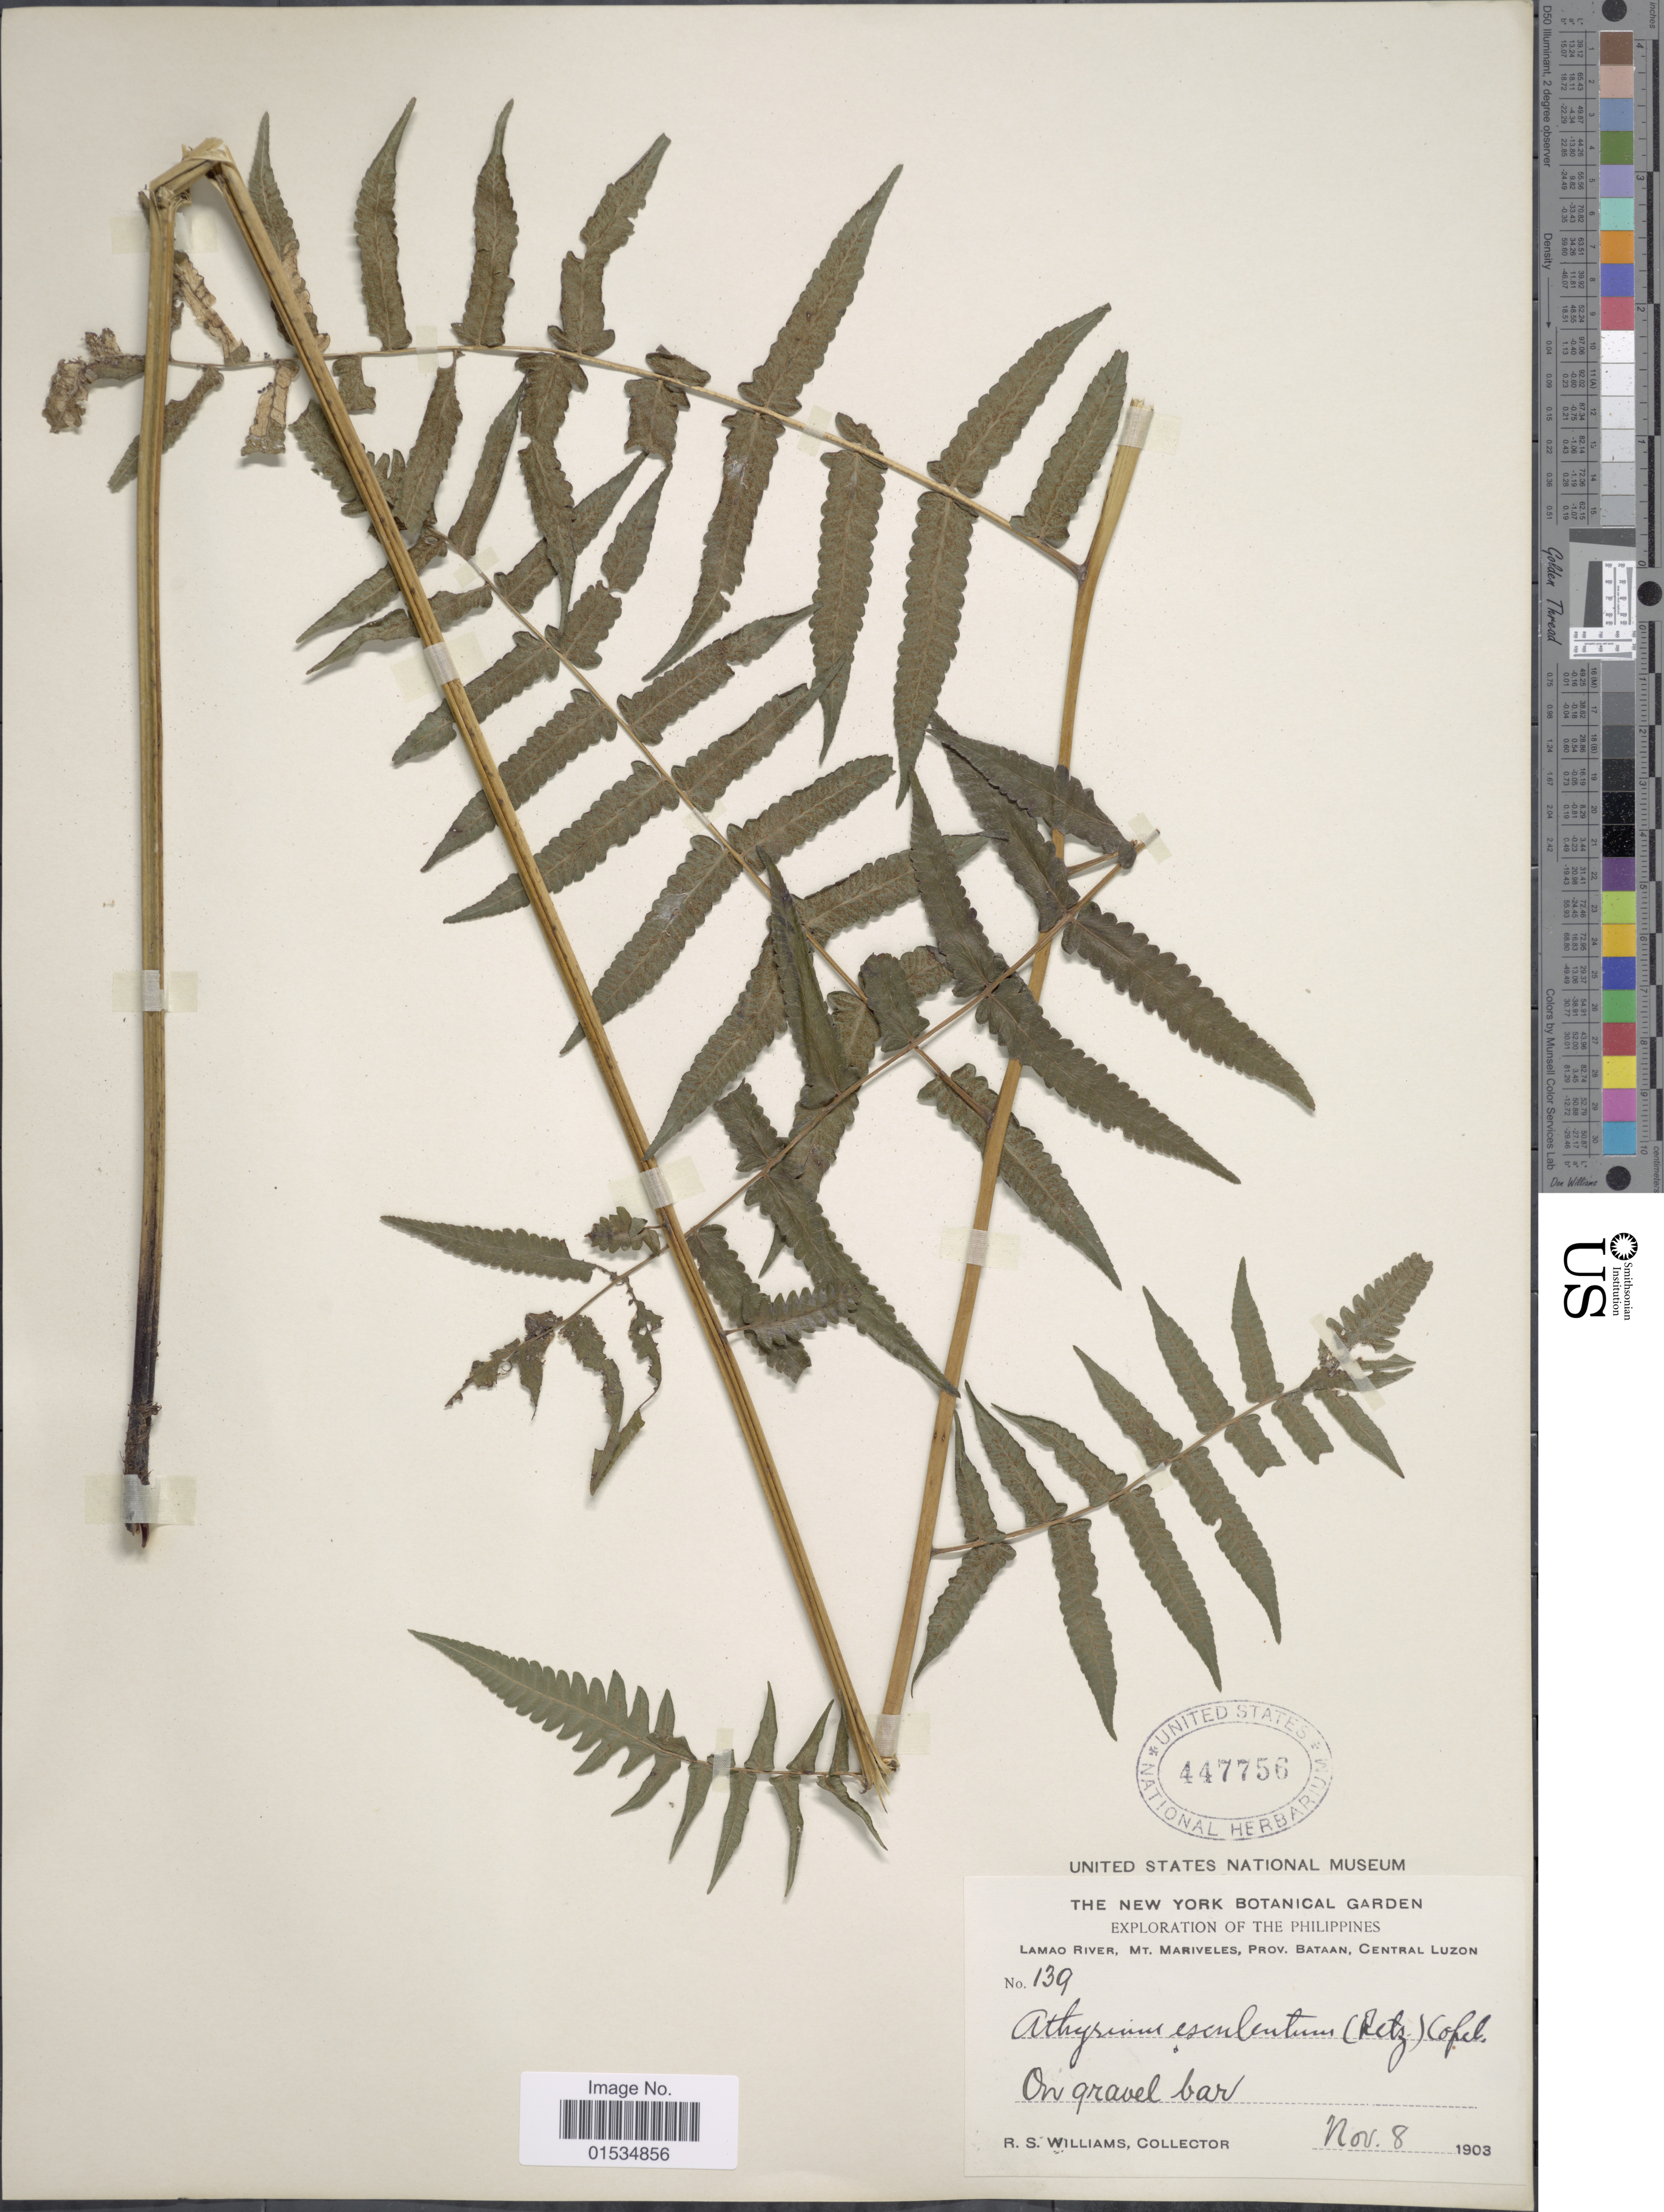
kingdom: Plantae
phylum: Tracheophyta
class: Polypodiopsida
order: Polypodiales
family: Athyriaceae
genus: Diplazium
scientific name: Diplazium esculentum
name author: (Retz.) Sw.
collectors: R. S. Williams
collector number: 139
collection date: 1903-11-08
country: Philippines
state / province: Central Luzon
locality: Lamao River, Mt. Mariveles, Prov. Bataan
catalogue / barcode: US 447756